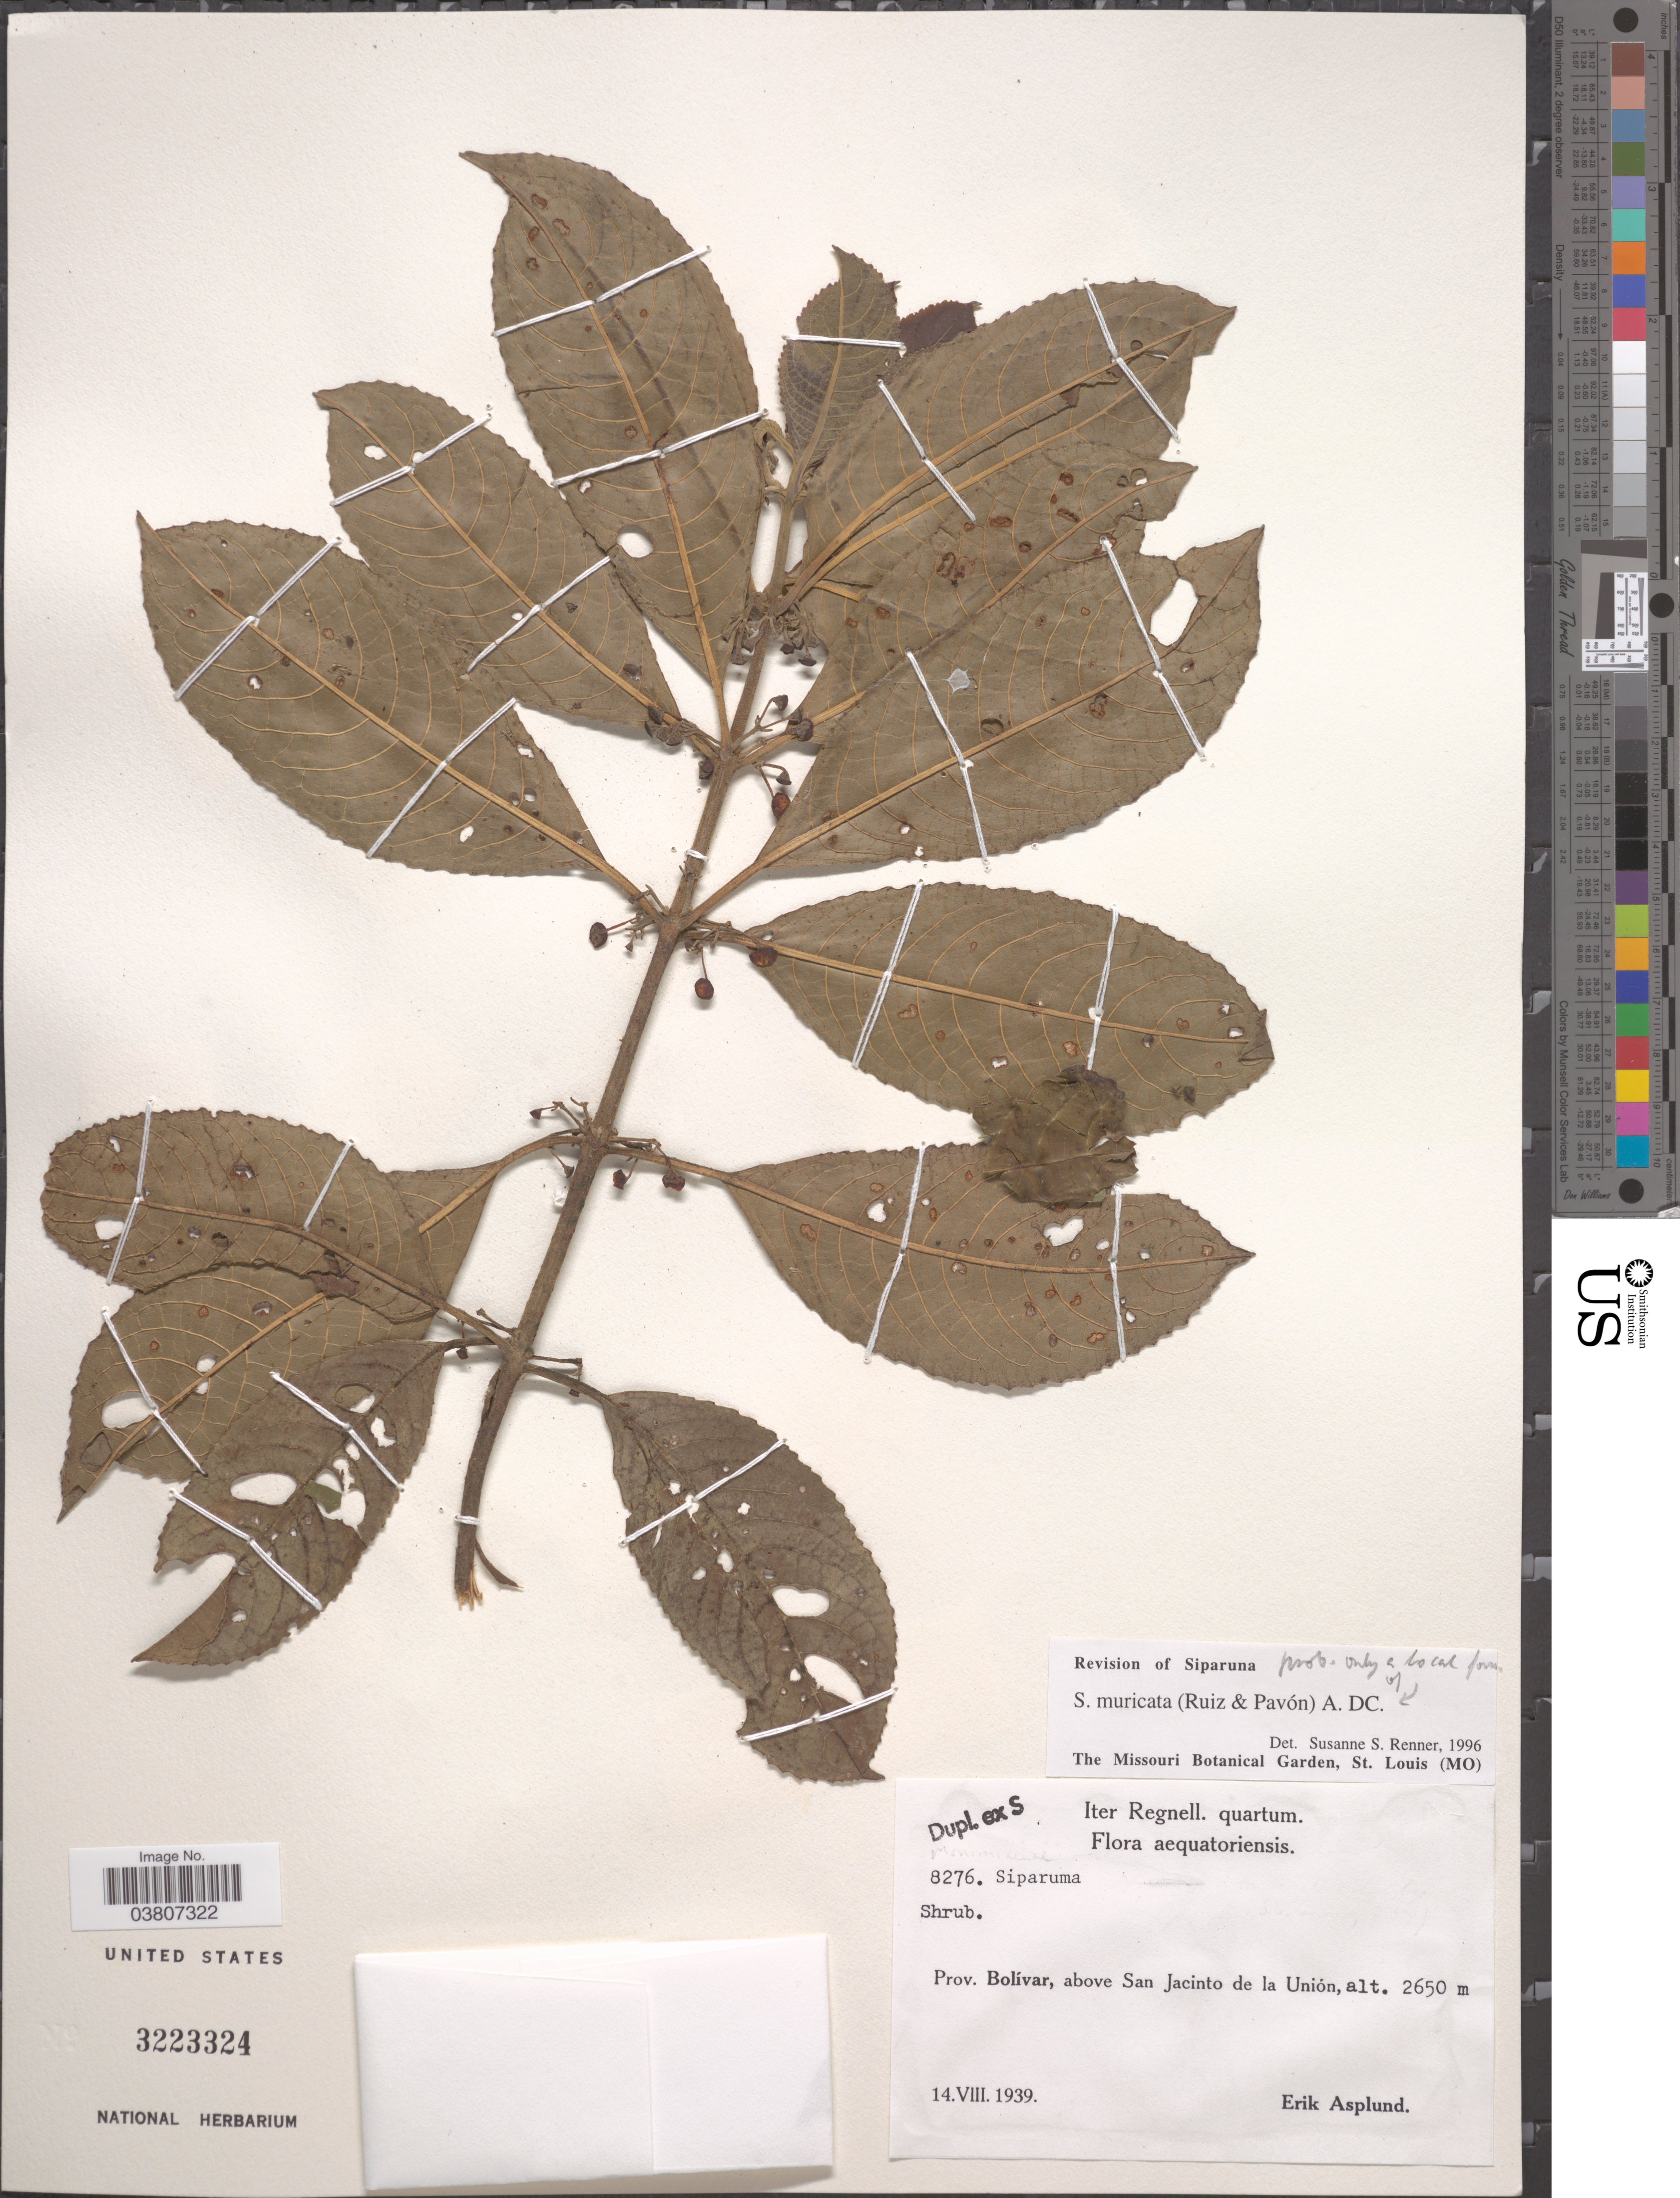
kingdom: Plantae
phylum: Tracheophyta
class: Magnoliopsida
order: Laurales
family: Siparunaceae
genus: Siparuna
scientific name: Siparuna muricata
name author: (Ruiz & Pav.) A. DC.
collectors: E. Asplund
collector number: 8276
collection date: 1939-08-14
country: Ecuador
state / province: Bolívar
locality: Above San Jacinto de la Unión.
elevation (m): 2650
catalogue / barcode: US 3223324